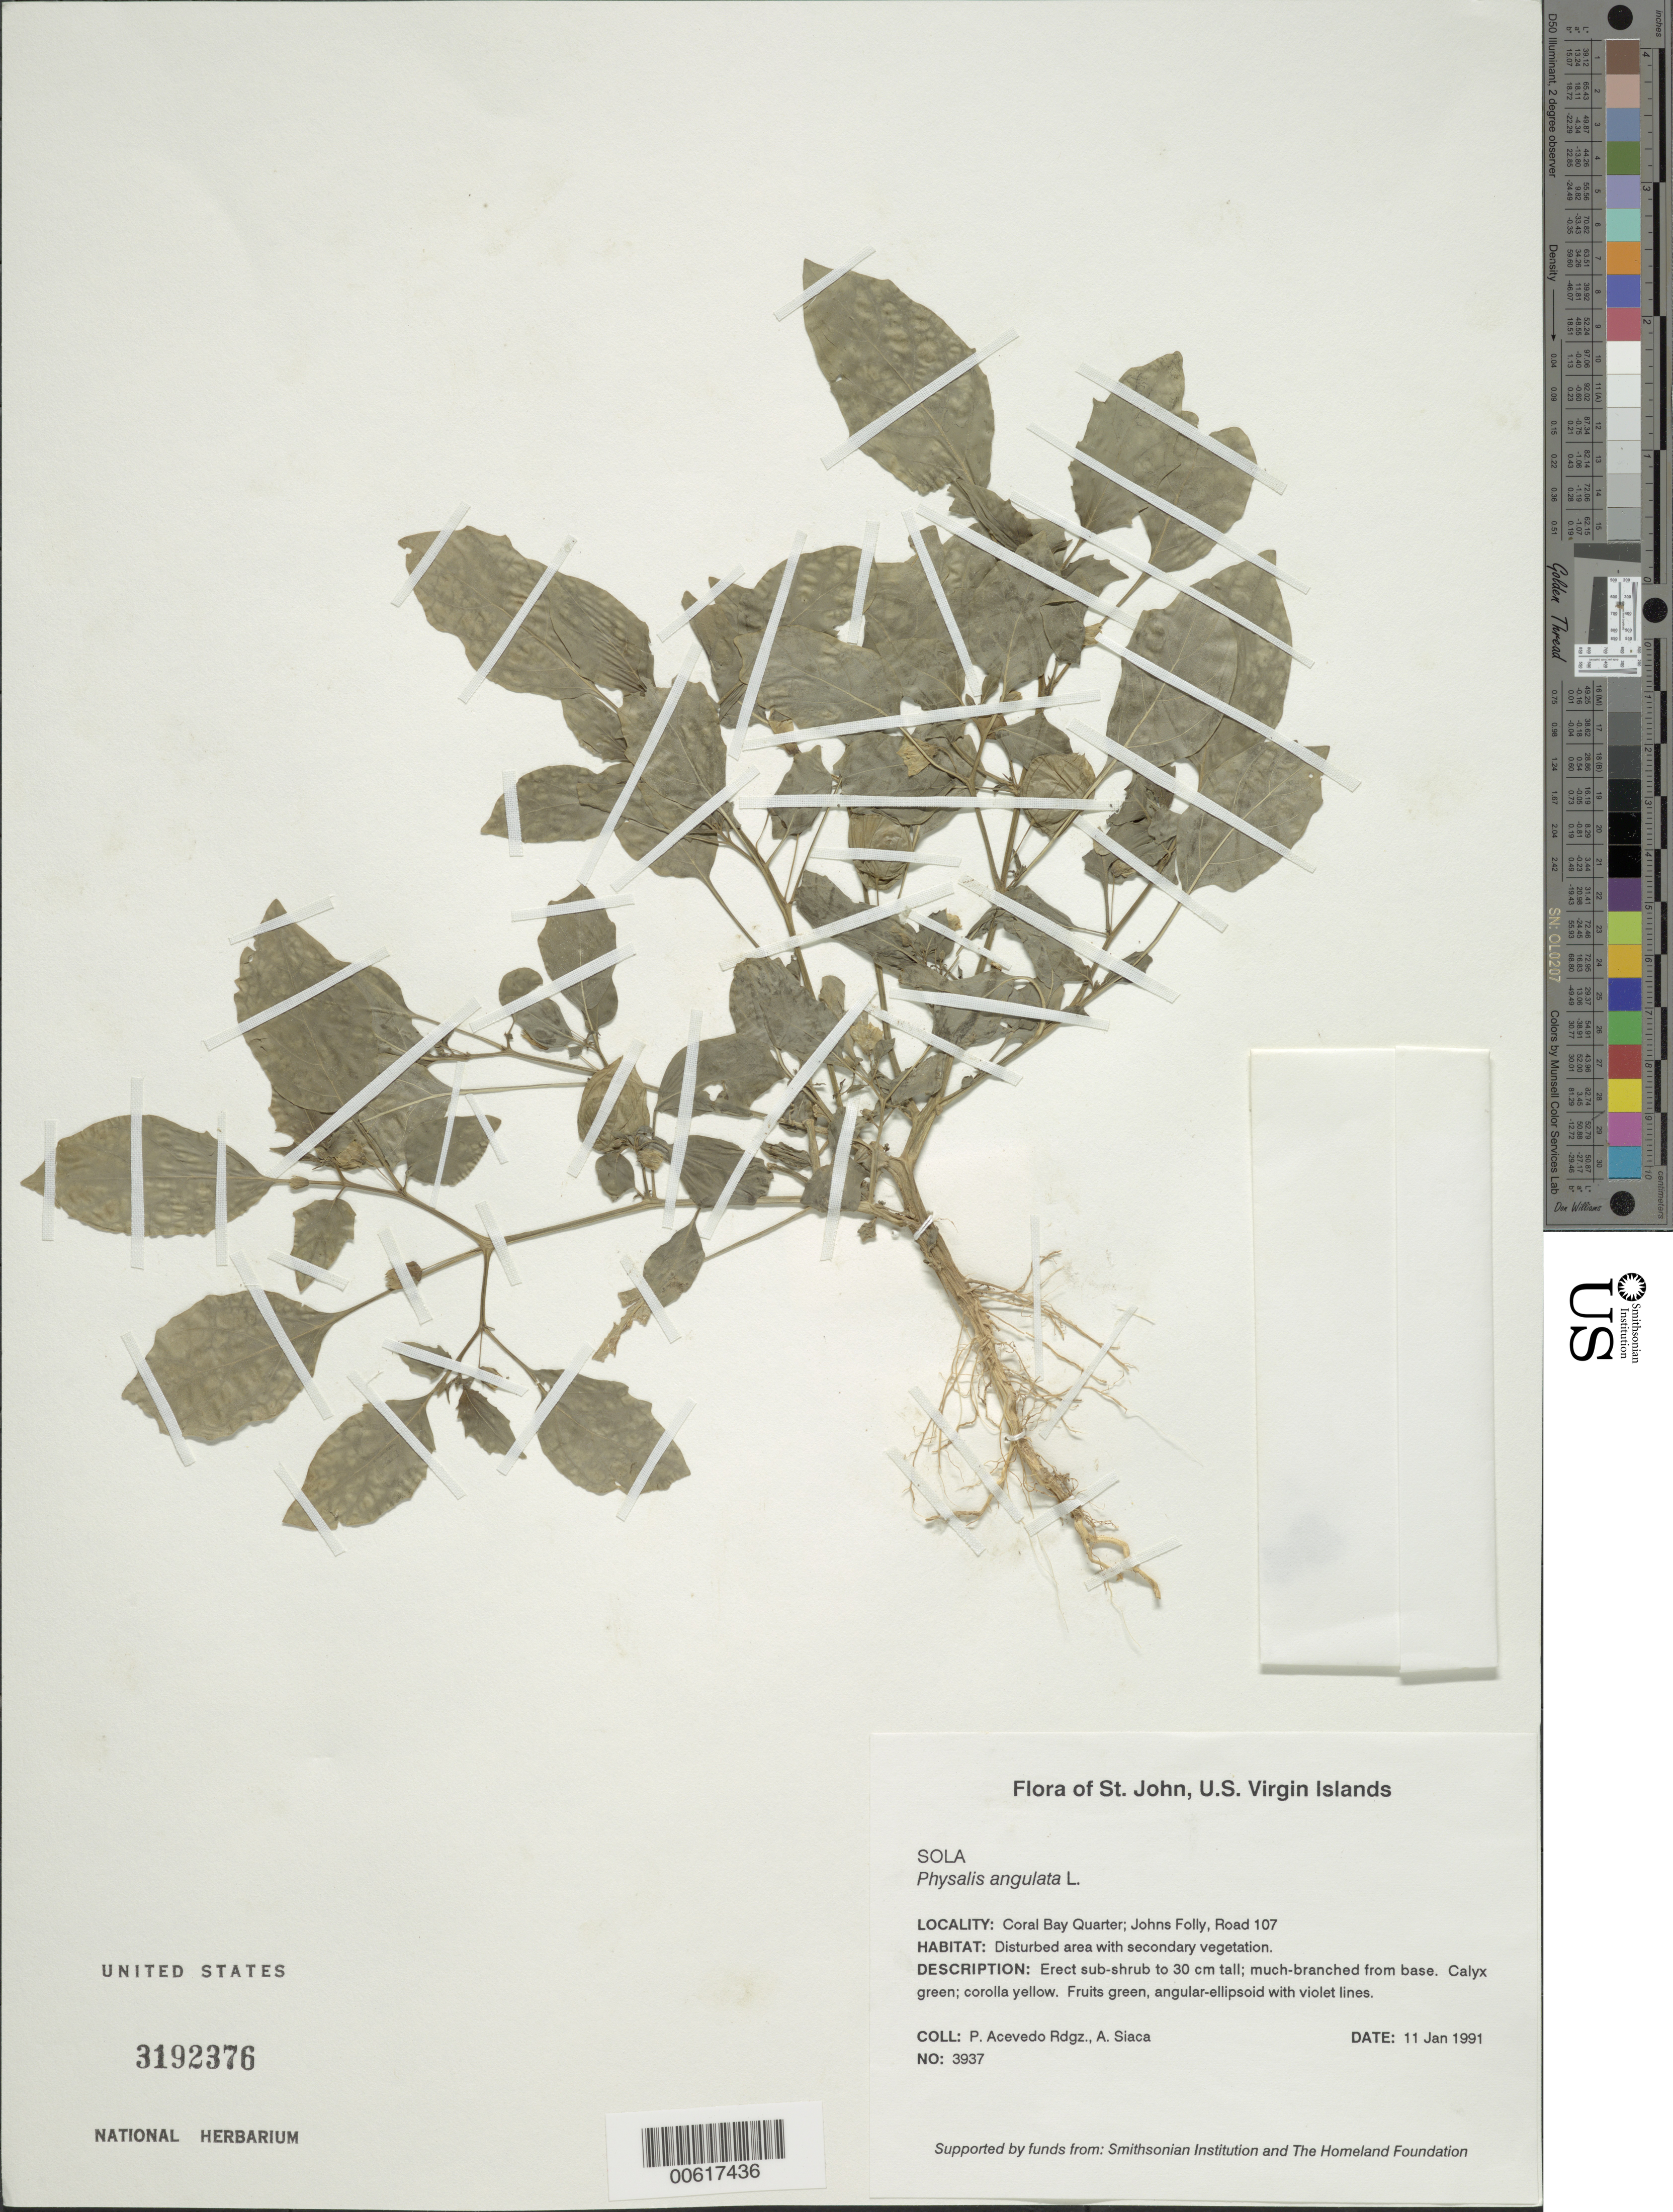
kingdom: Plantae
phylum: Tracheophyta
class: Magnoliopsida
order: Solanales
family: Solanaceae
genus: Physalis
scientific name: Physalis angulata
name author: L.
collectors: P. Acevedo-Rodr. & A. Siaca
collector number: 3937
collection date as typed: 11 Jan 1991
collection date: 1991-01-11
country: U.S. Virgin Islands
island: St. John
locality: Coral Bay Quarter; Johns Folly, Road 107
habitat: Disturbed area with secondary vegetation.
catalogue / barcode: US 3192376